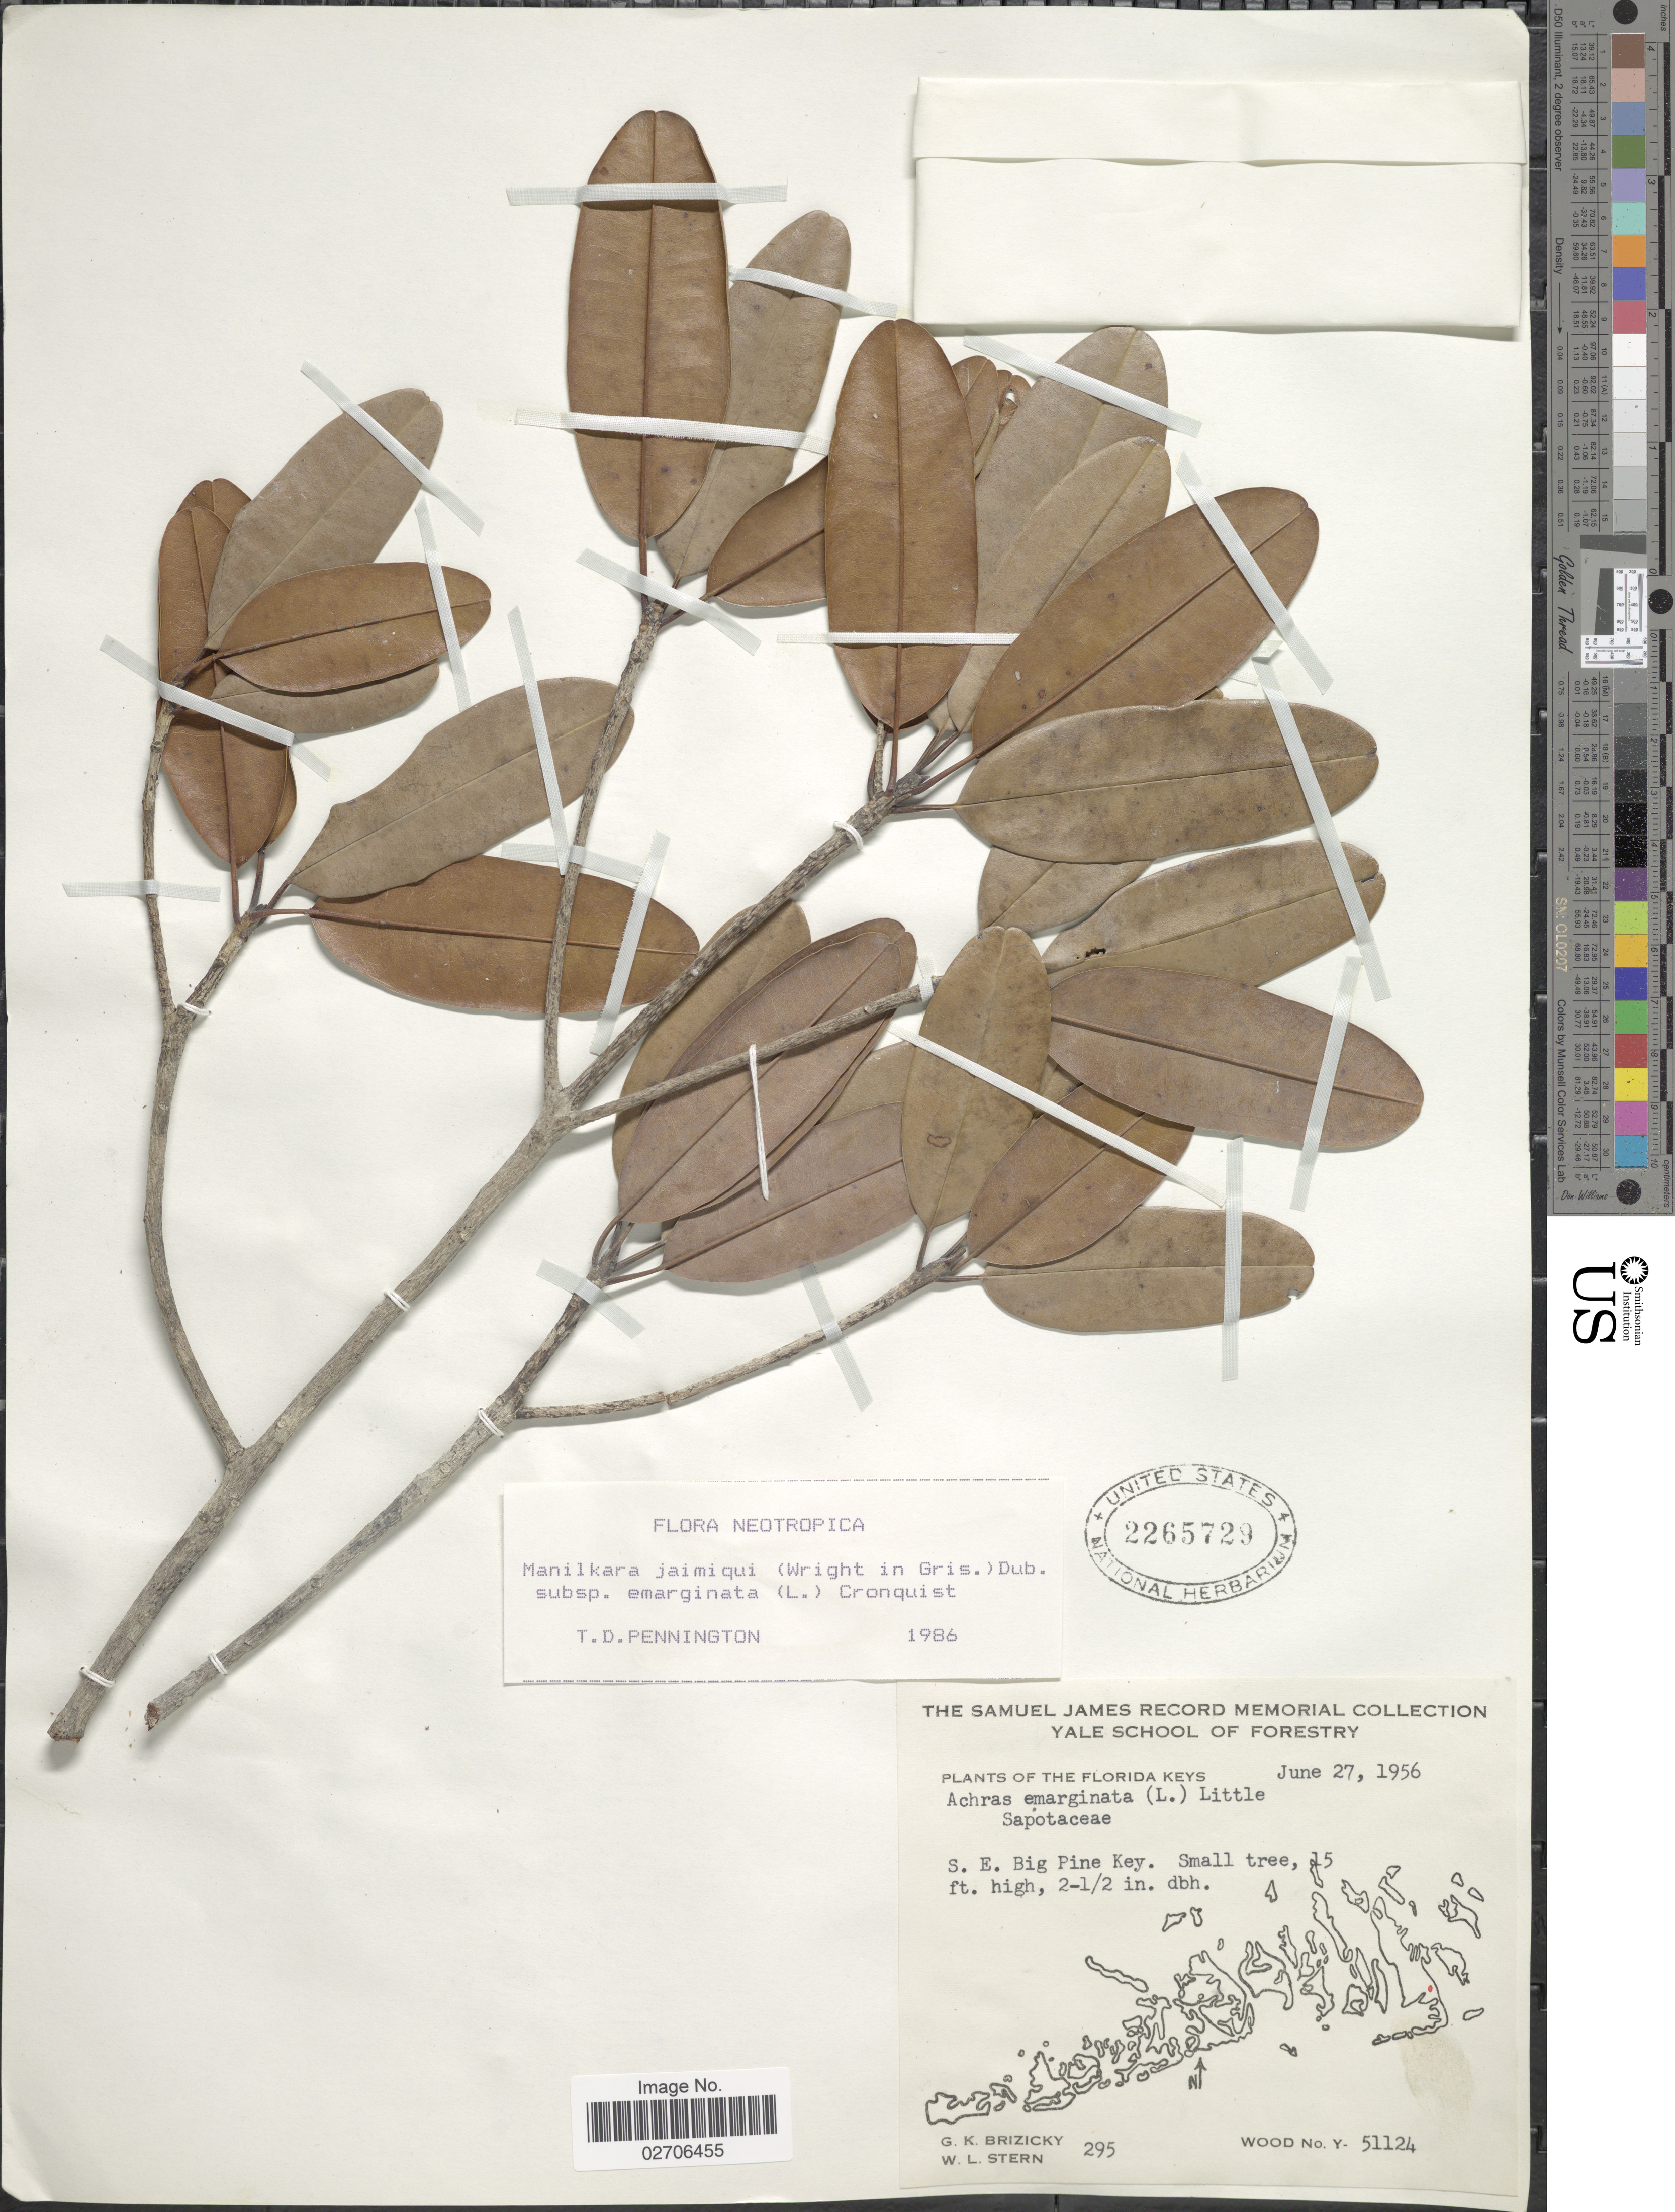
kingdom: Plantae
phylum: Tracheophyta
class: Magnoliopsida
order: Ericales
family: Sapotaceae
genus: Manilkara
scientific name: Manilkara jaimiqui subsp. emarginata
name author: (L.) Cronq.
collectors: G. K. Brizicky & W. L. Stern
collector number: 295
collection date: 1956-06-27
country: United States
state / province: Florida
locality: The Florida Keys, S.E. Big Pine Key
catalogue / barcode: US 2265729